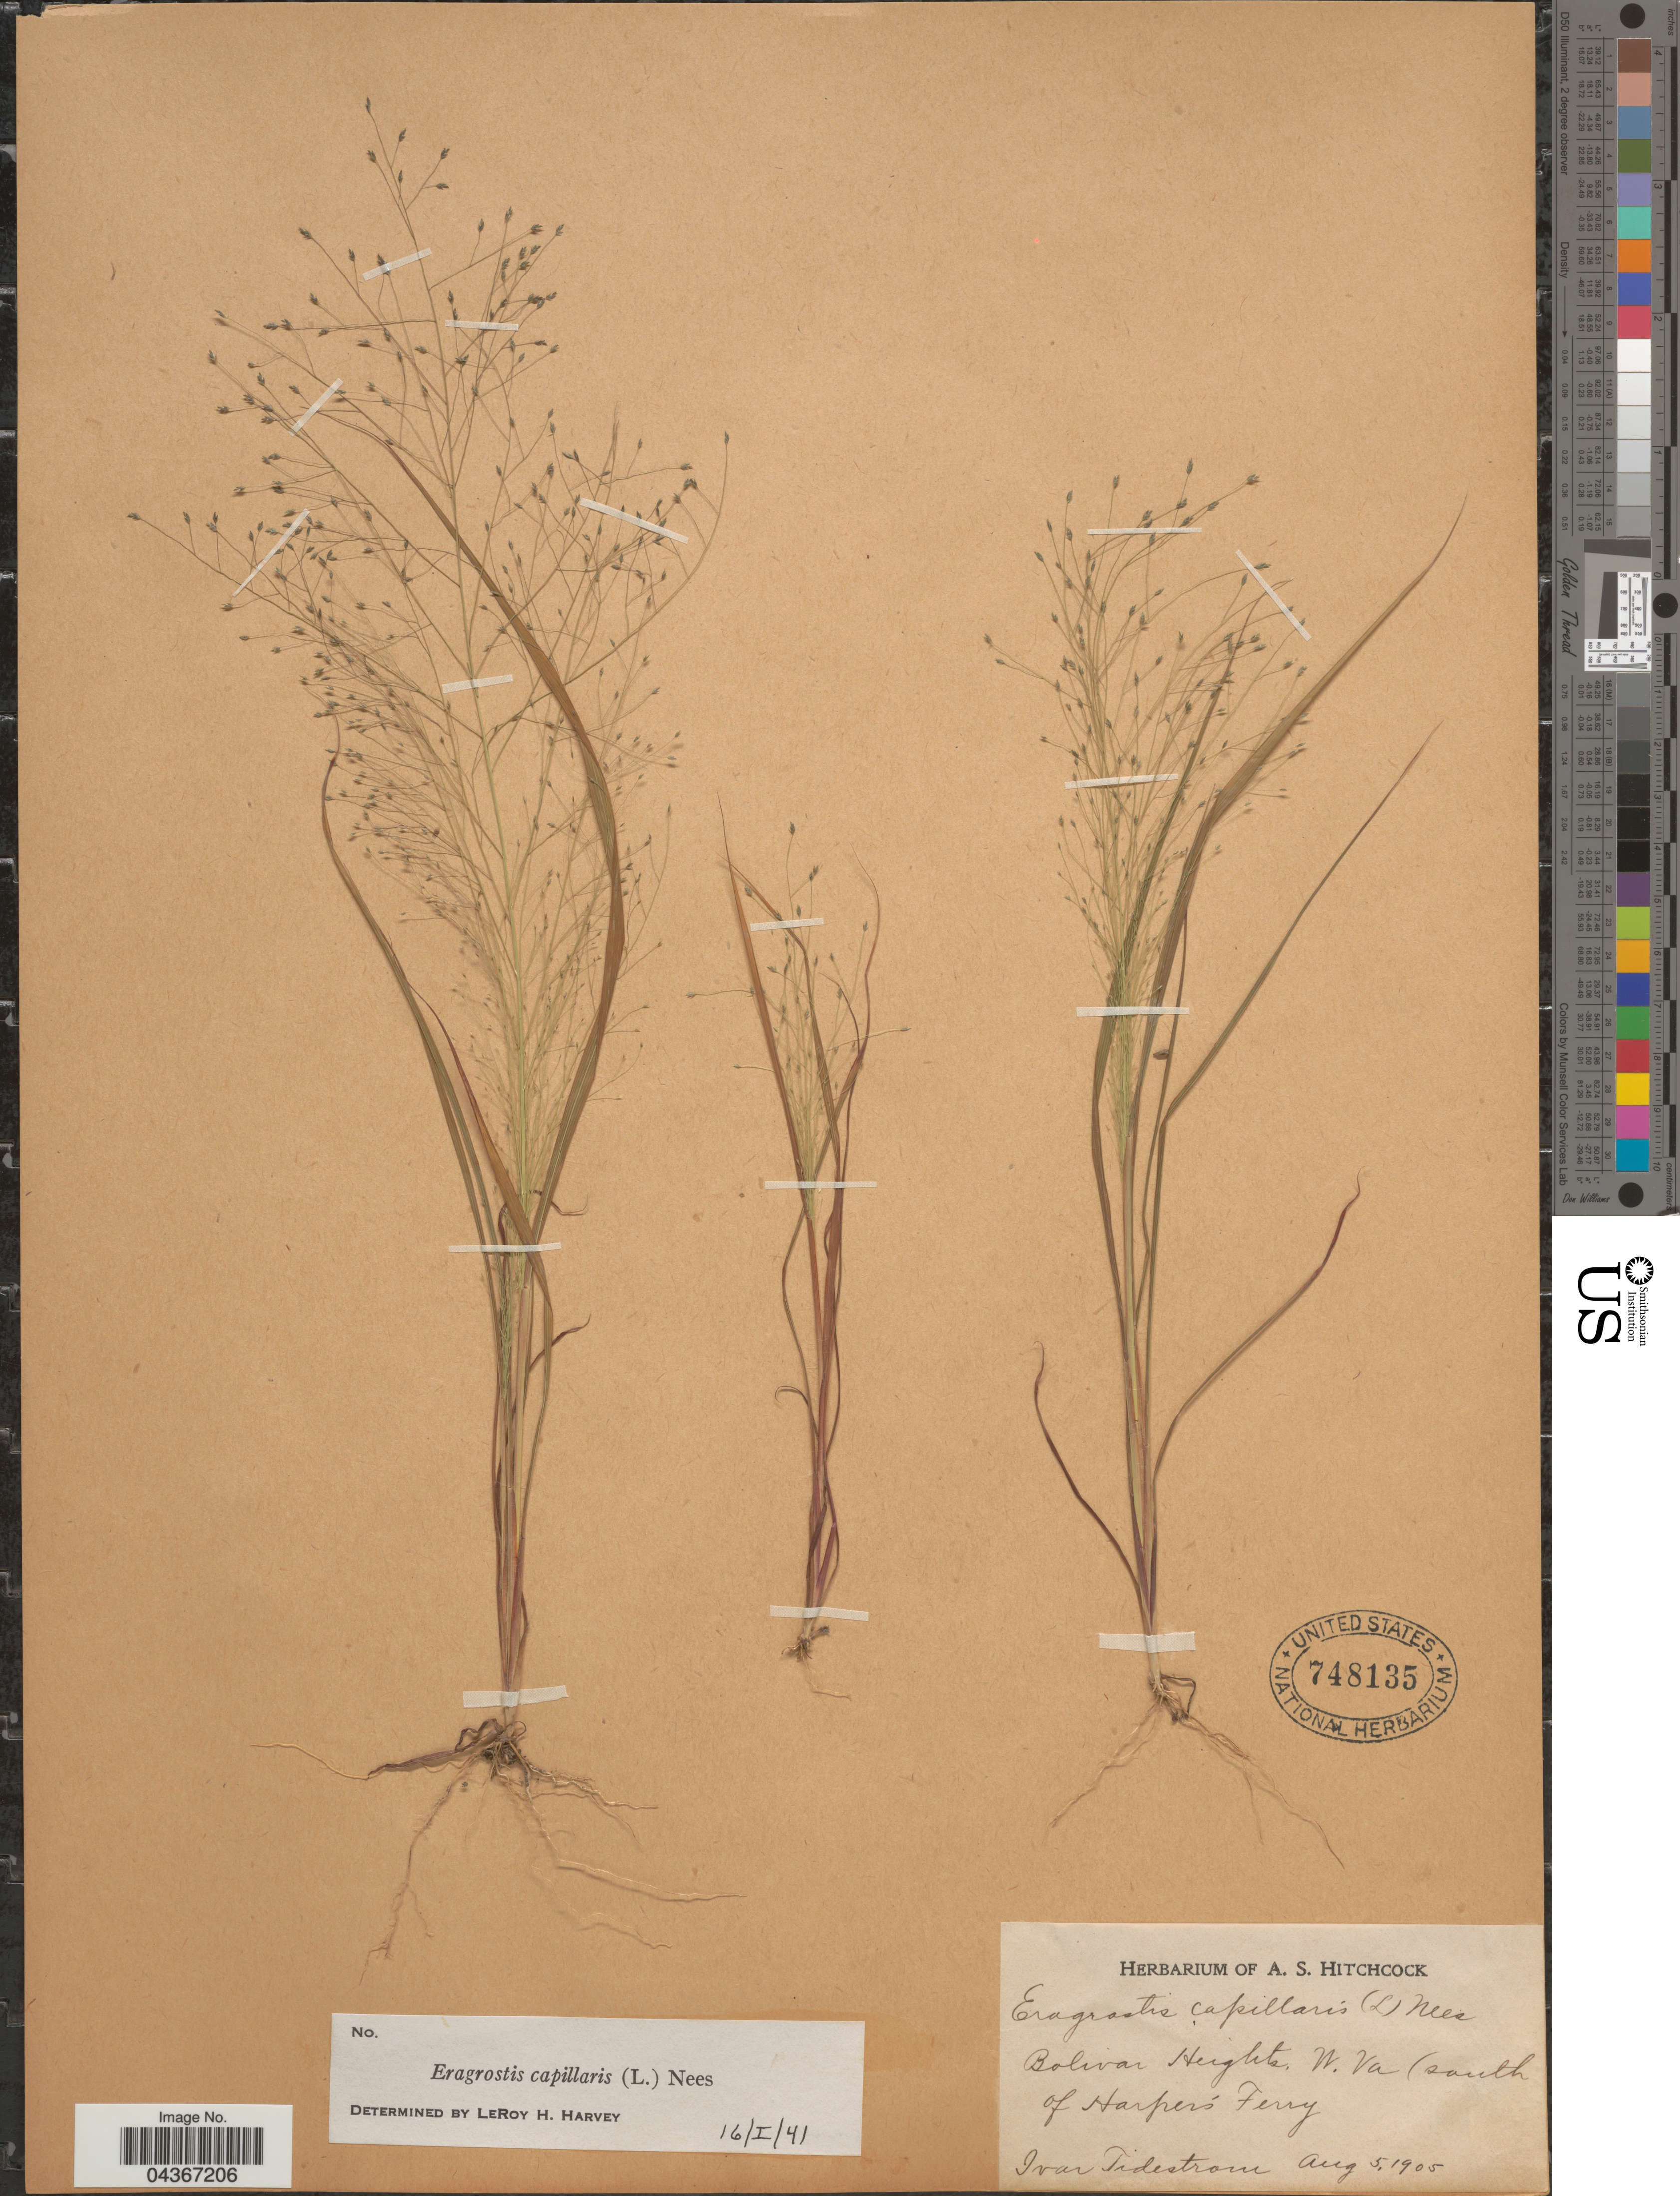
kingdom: Plantae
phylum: Tracheophyta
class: Liliopsida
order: Poales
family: Poaceae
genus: Eragrostis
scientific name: Eragrostis capillaris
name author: (L.) Nees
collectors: I. F. Tidestrom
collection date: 1905-08-05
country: United States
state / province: West Virginia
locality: Bolivar Heights, (south of Harper's Ferry).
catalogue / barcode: US 748135